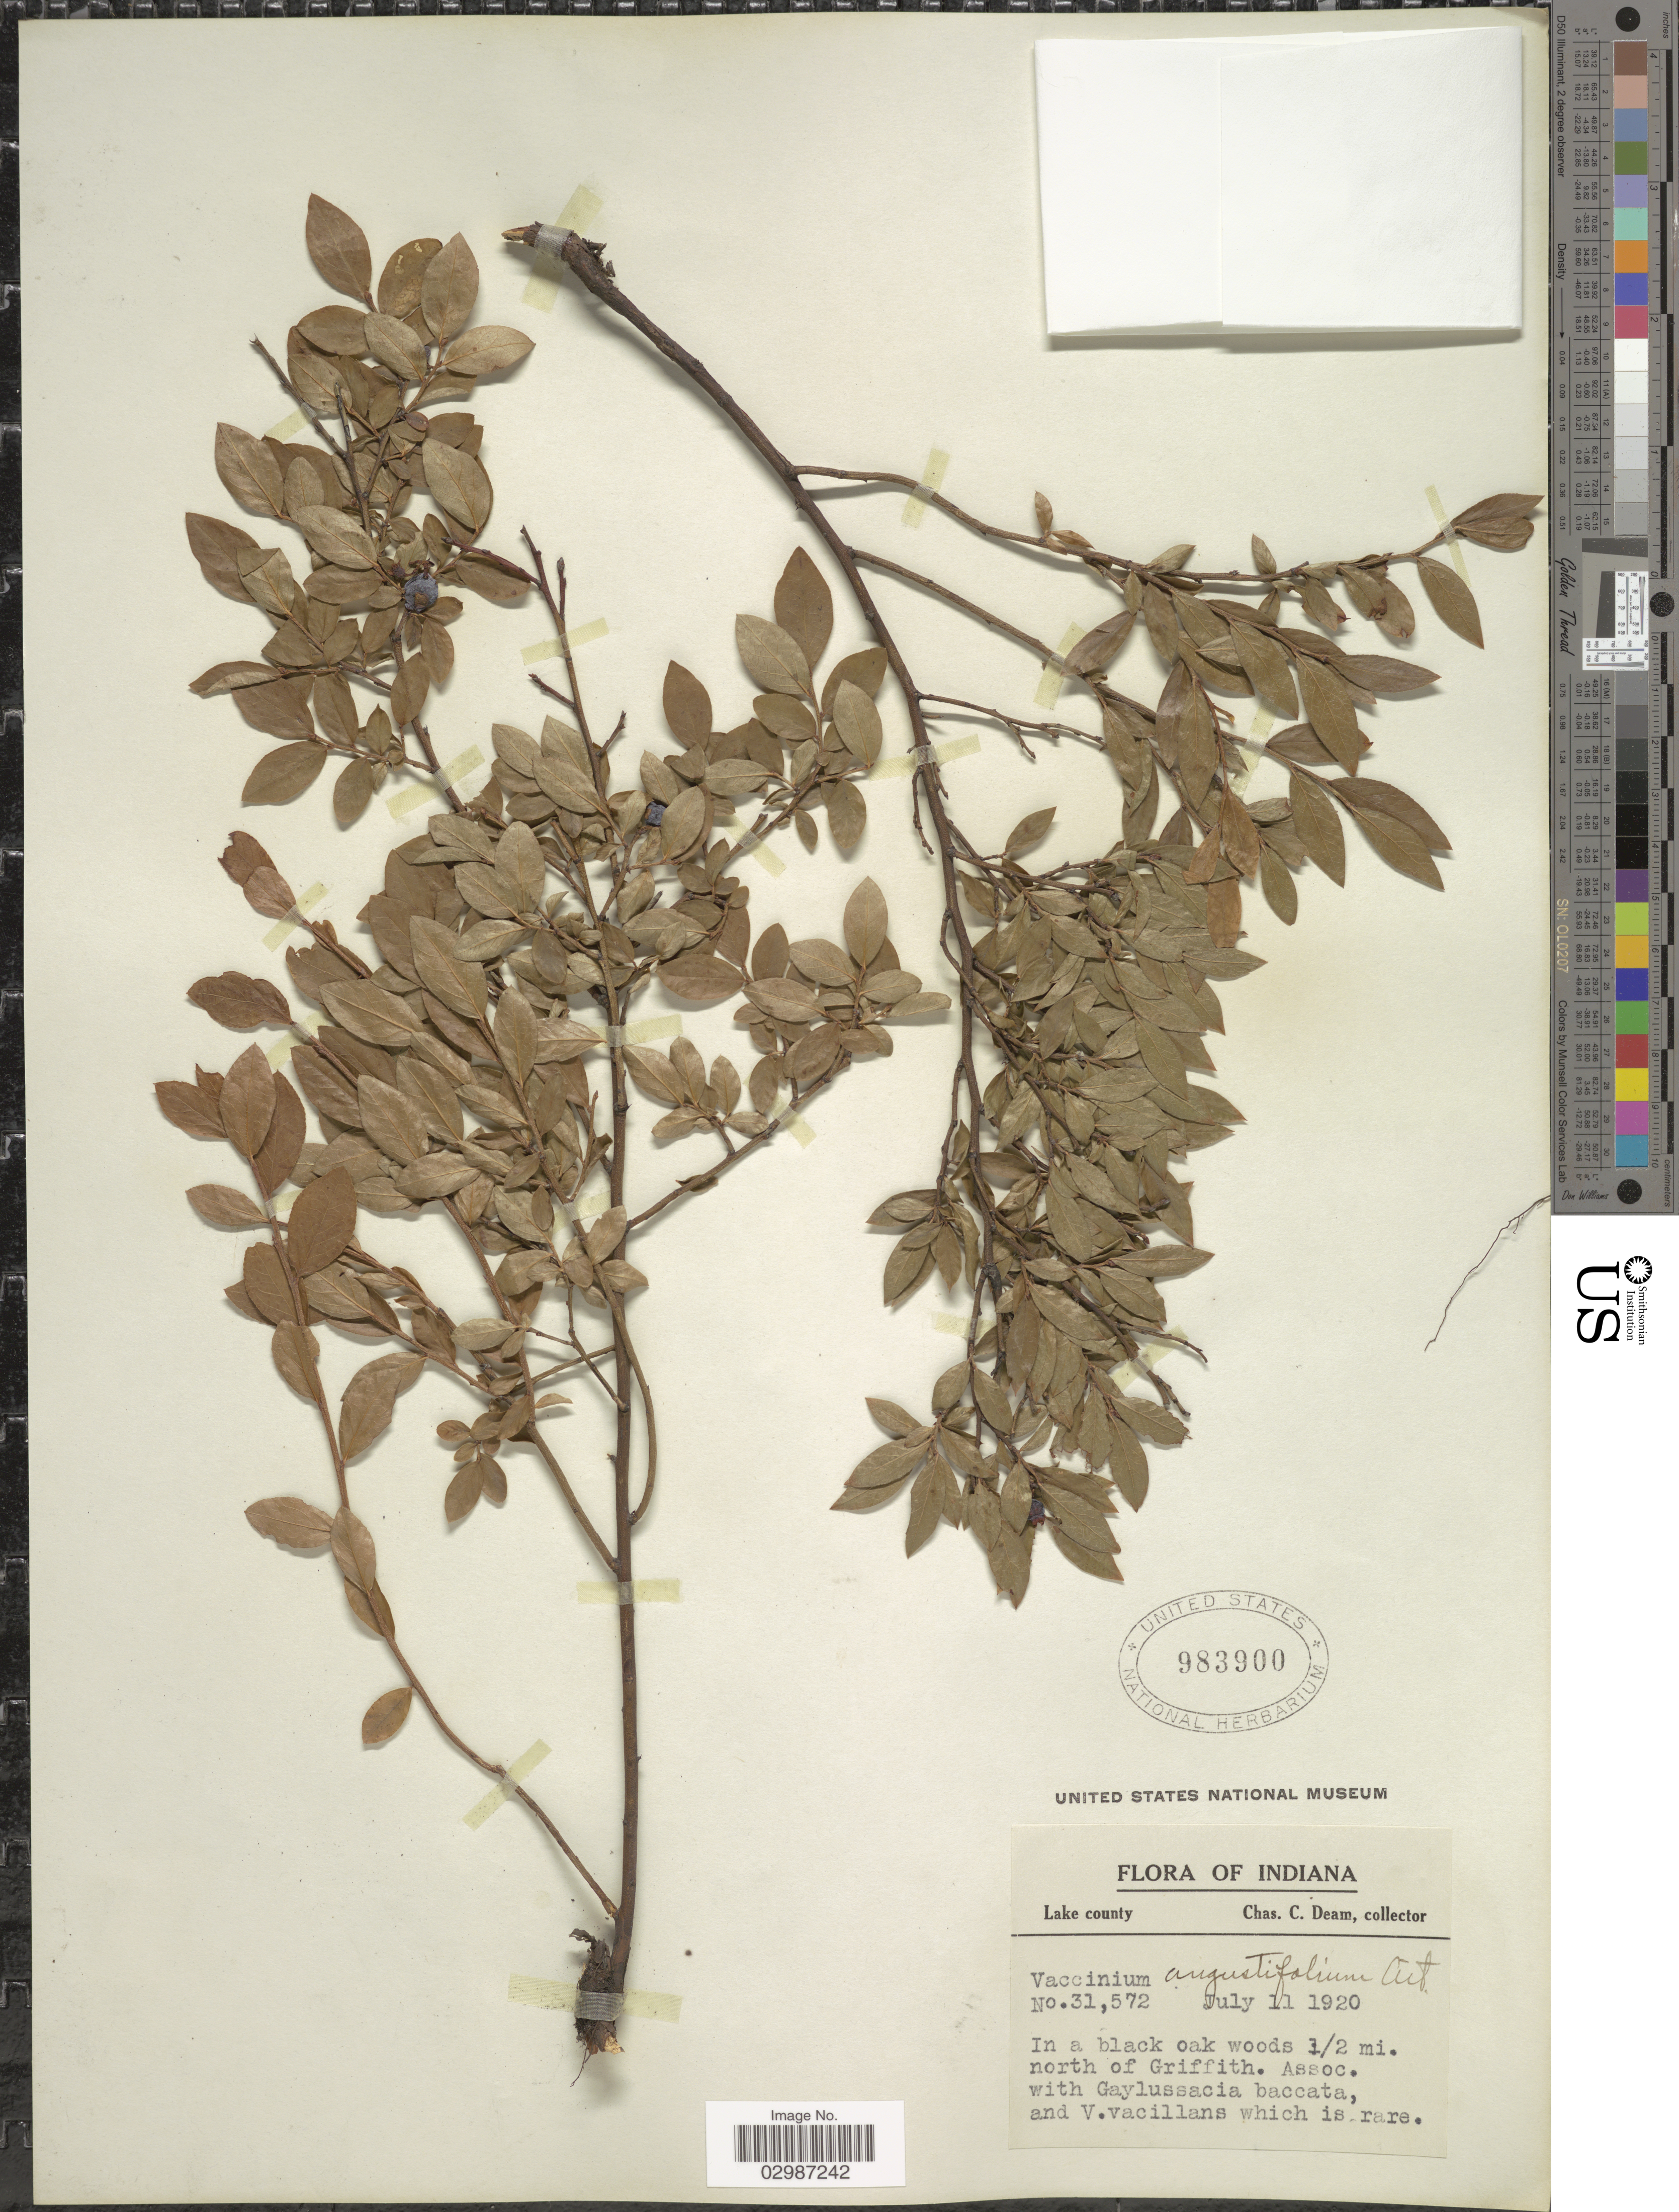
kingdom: Plantae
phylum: Tracheophyta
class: Magnoliopsida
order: Ericales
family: Ericaceae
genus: Vaccinium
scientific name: Vaccinium angustifolium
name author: Aiton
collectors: C. C. Deam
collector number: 31572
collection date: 1920-07-11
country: United States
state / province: Indiana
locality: Lake county. In a black oak woods 1/2 mi. north of Griffith.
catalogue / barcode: US 983900